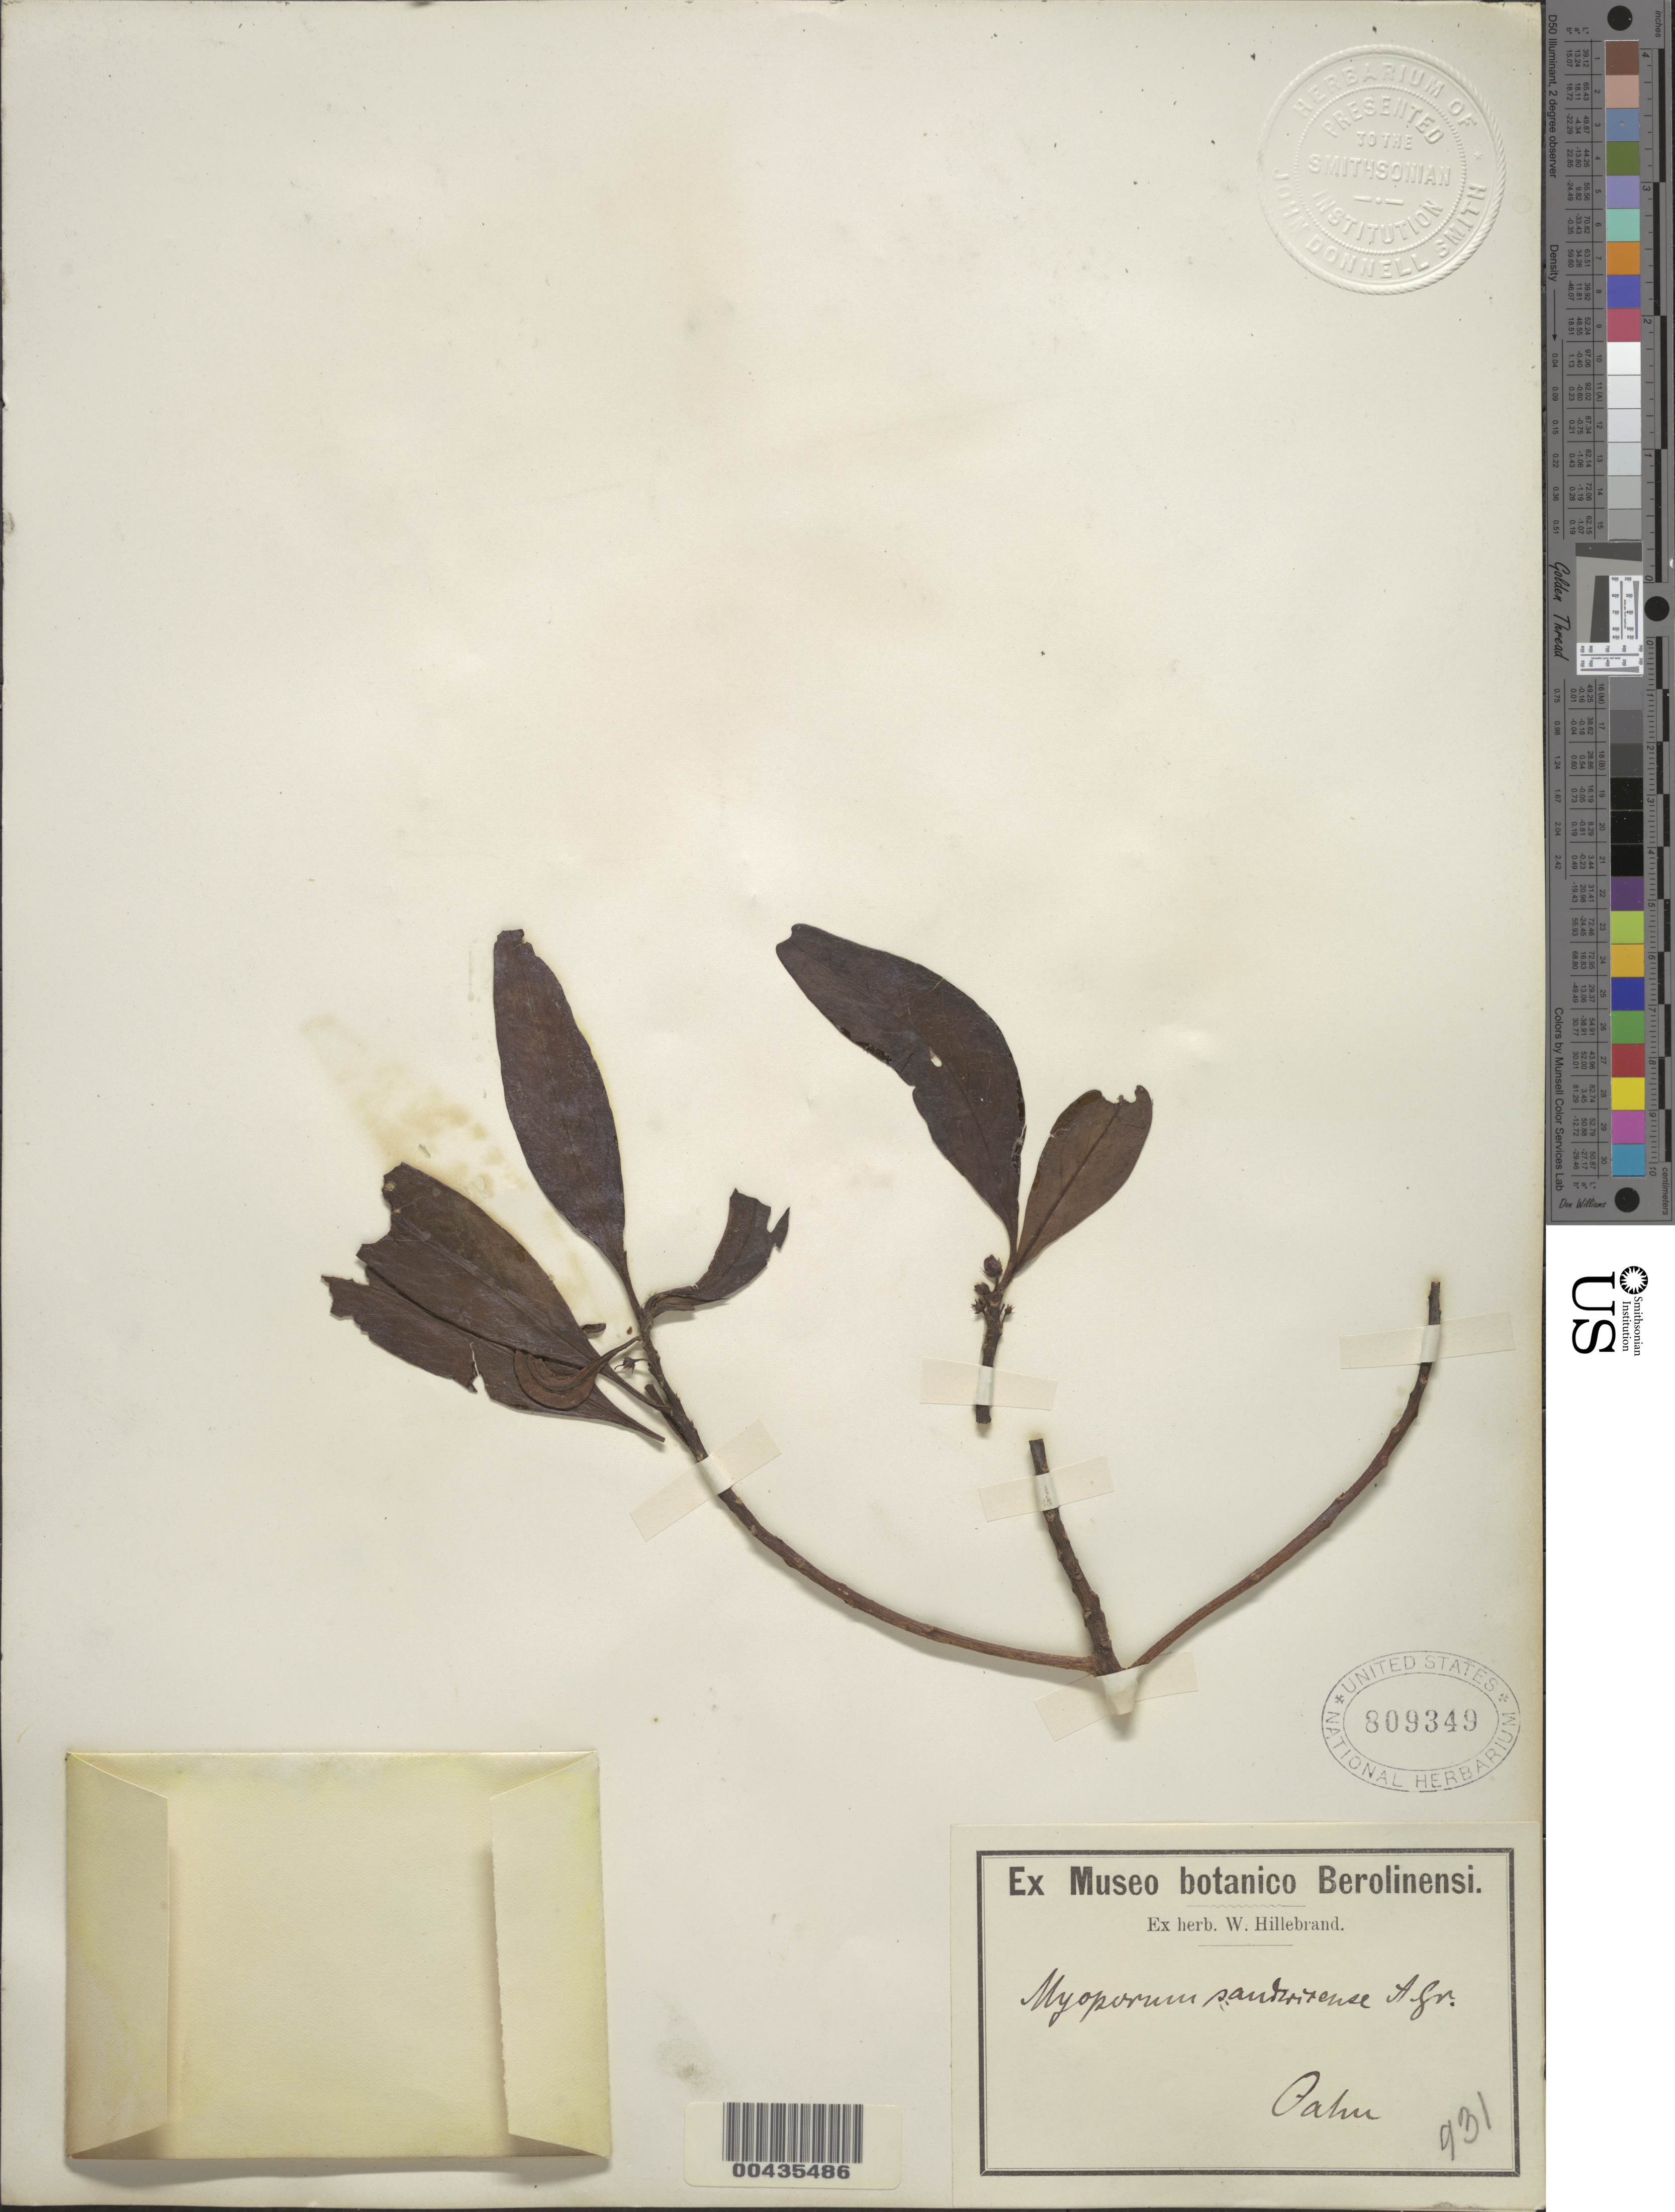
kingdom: Plantae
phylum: Tracheophyta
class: Magnoliopsida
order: Lamiales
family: Scrophulariaceae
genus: Myoporum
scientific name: Myoporum sandwicense subsp. sandwicense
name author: A. Gray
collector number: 931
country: United States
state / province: Hawaii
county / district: Honolulu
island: Oahu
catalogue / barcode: US 809349